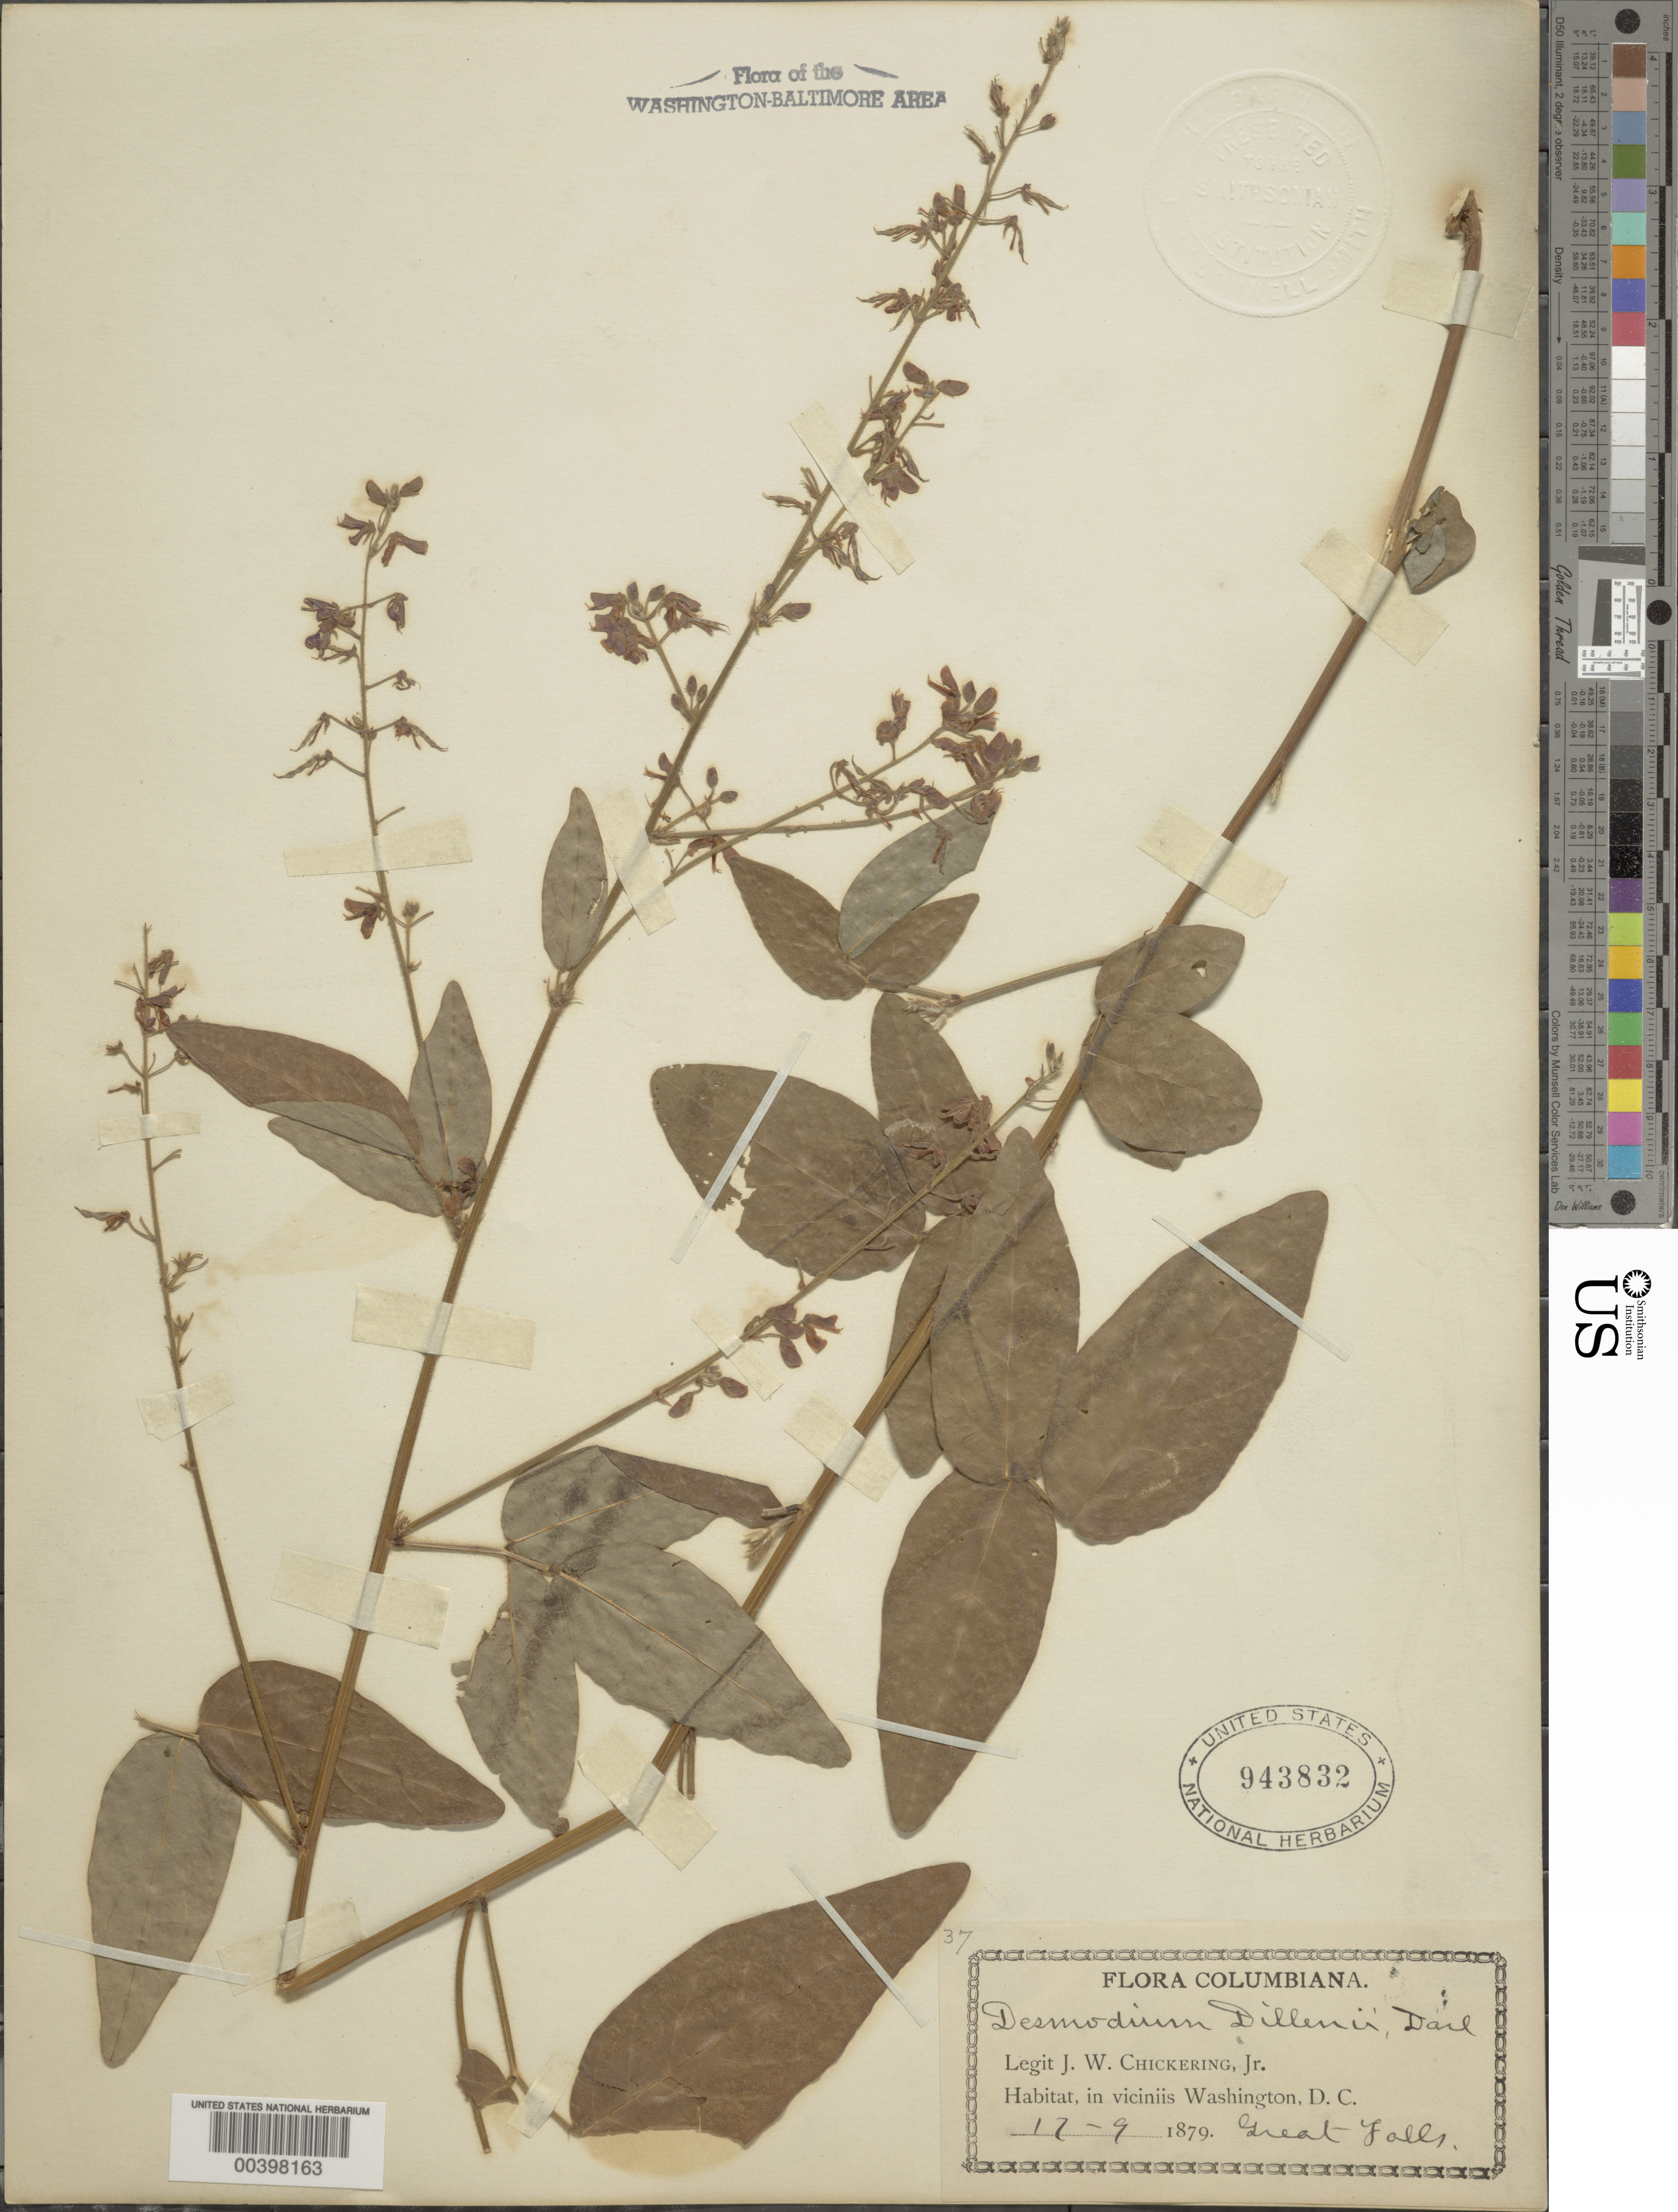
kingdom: Plantae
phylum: Tracheophyta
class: Magnoliopsida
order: Fabales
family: Fabaceae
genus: Desmodium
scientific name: Desmodium perplexum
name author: B.G. Schub.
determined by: Strong, Mark T., (BOT), Smithsonian Institution - National Museum of Natural History (UNITED STATES)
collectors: J. W. Chickering Jr.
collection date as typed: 17 Sep 1879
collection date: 1879-09-17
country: United States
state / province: Maryland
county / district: Montgomery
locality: Great Falls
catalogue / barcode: US 943832